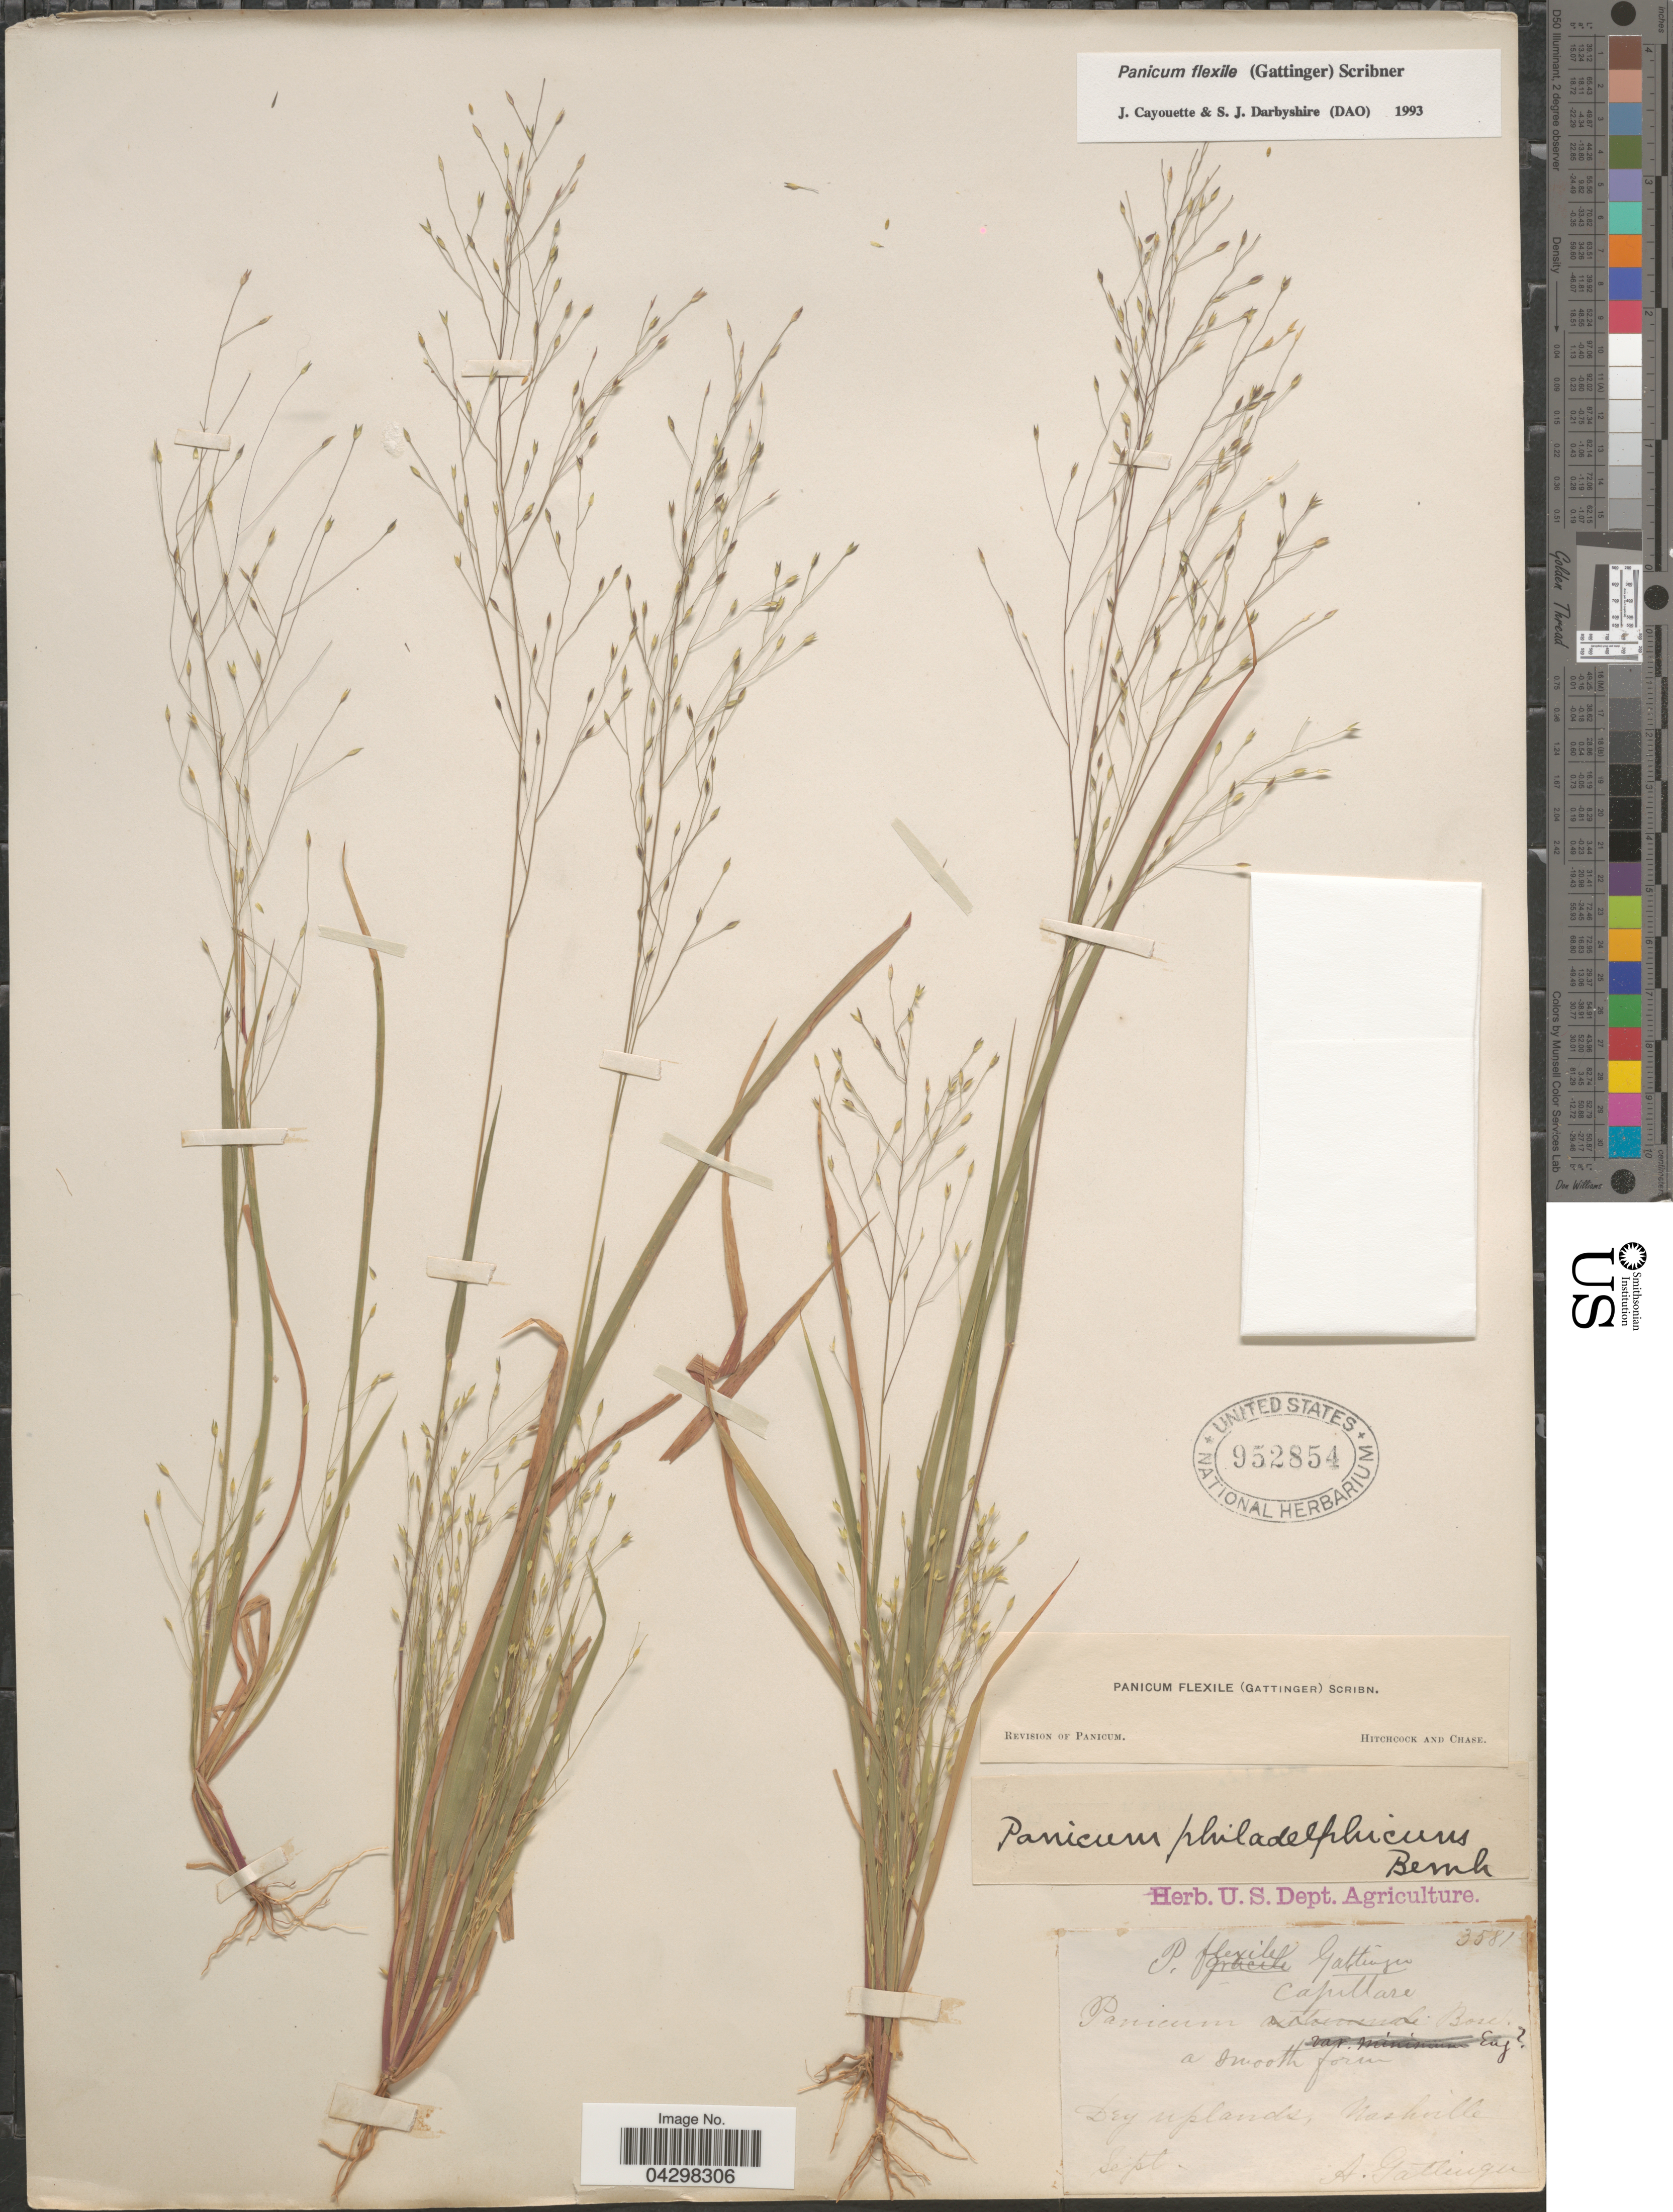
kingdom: Plantae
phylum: Tracheophyta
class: Liliopsida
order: Poales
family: Poaceae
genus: Panicum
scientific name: Panicum flexile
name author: (Gatt.) Scribn.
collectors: A. Gattinger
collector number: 3581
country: United States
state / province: Tennessee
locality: Dry uplands, Nashville.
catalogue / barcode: US 952854